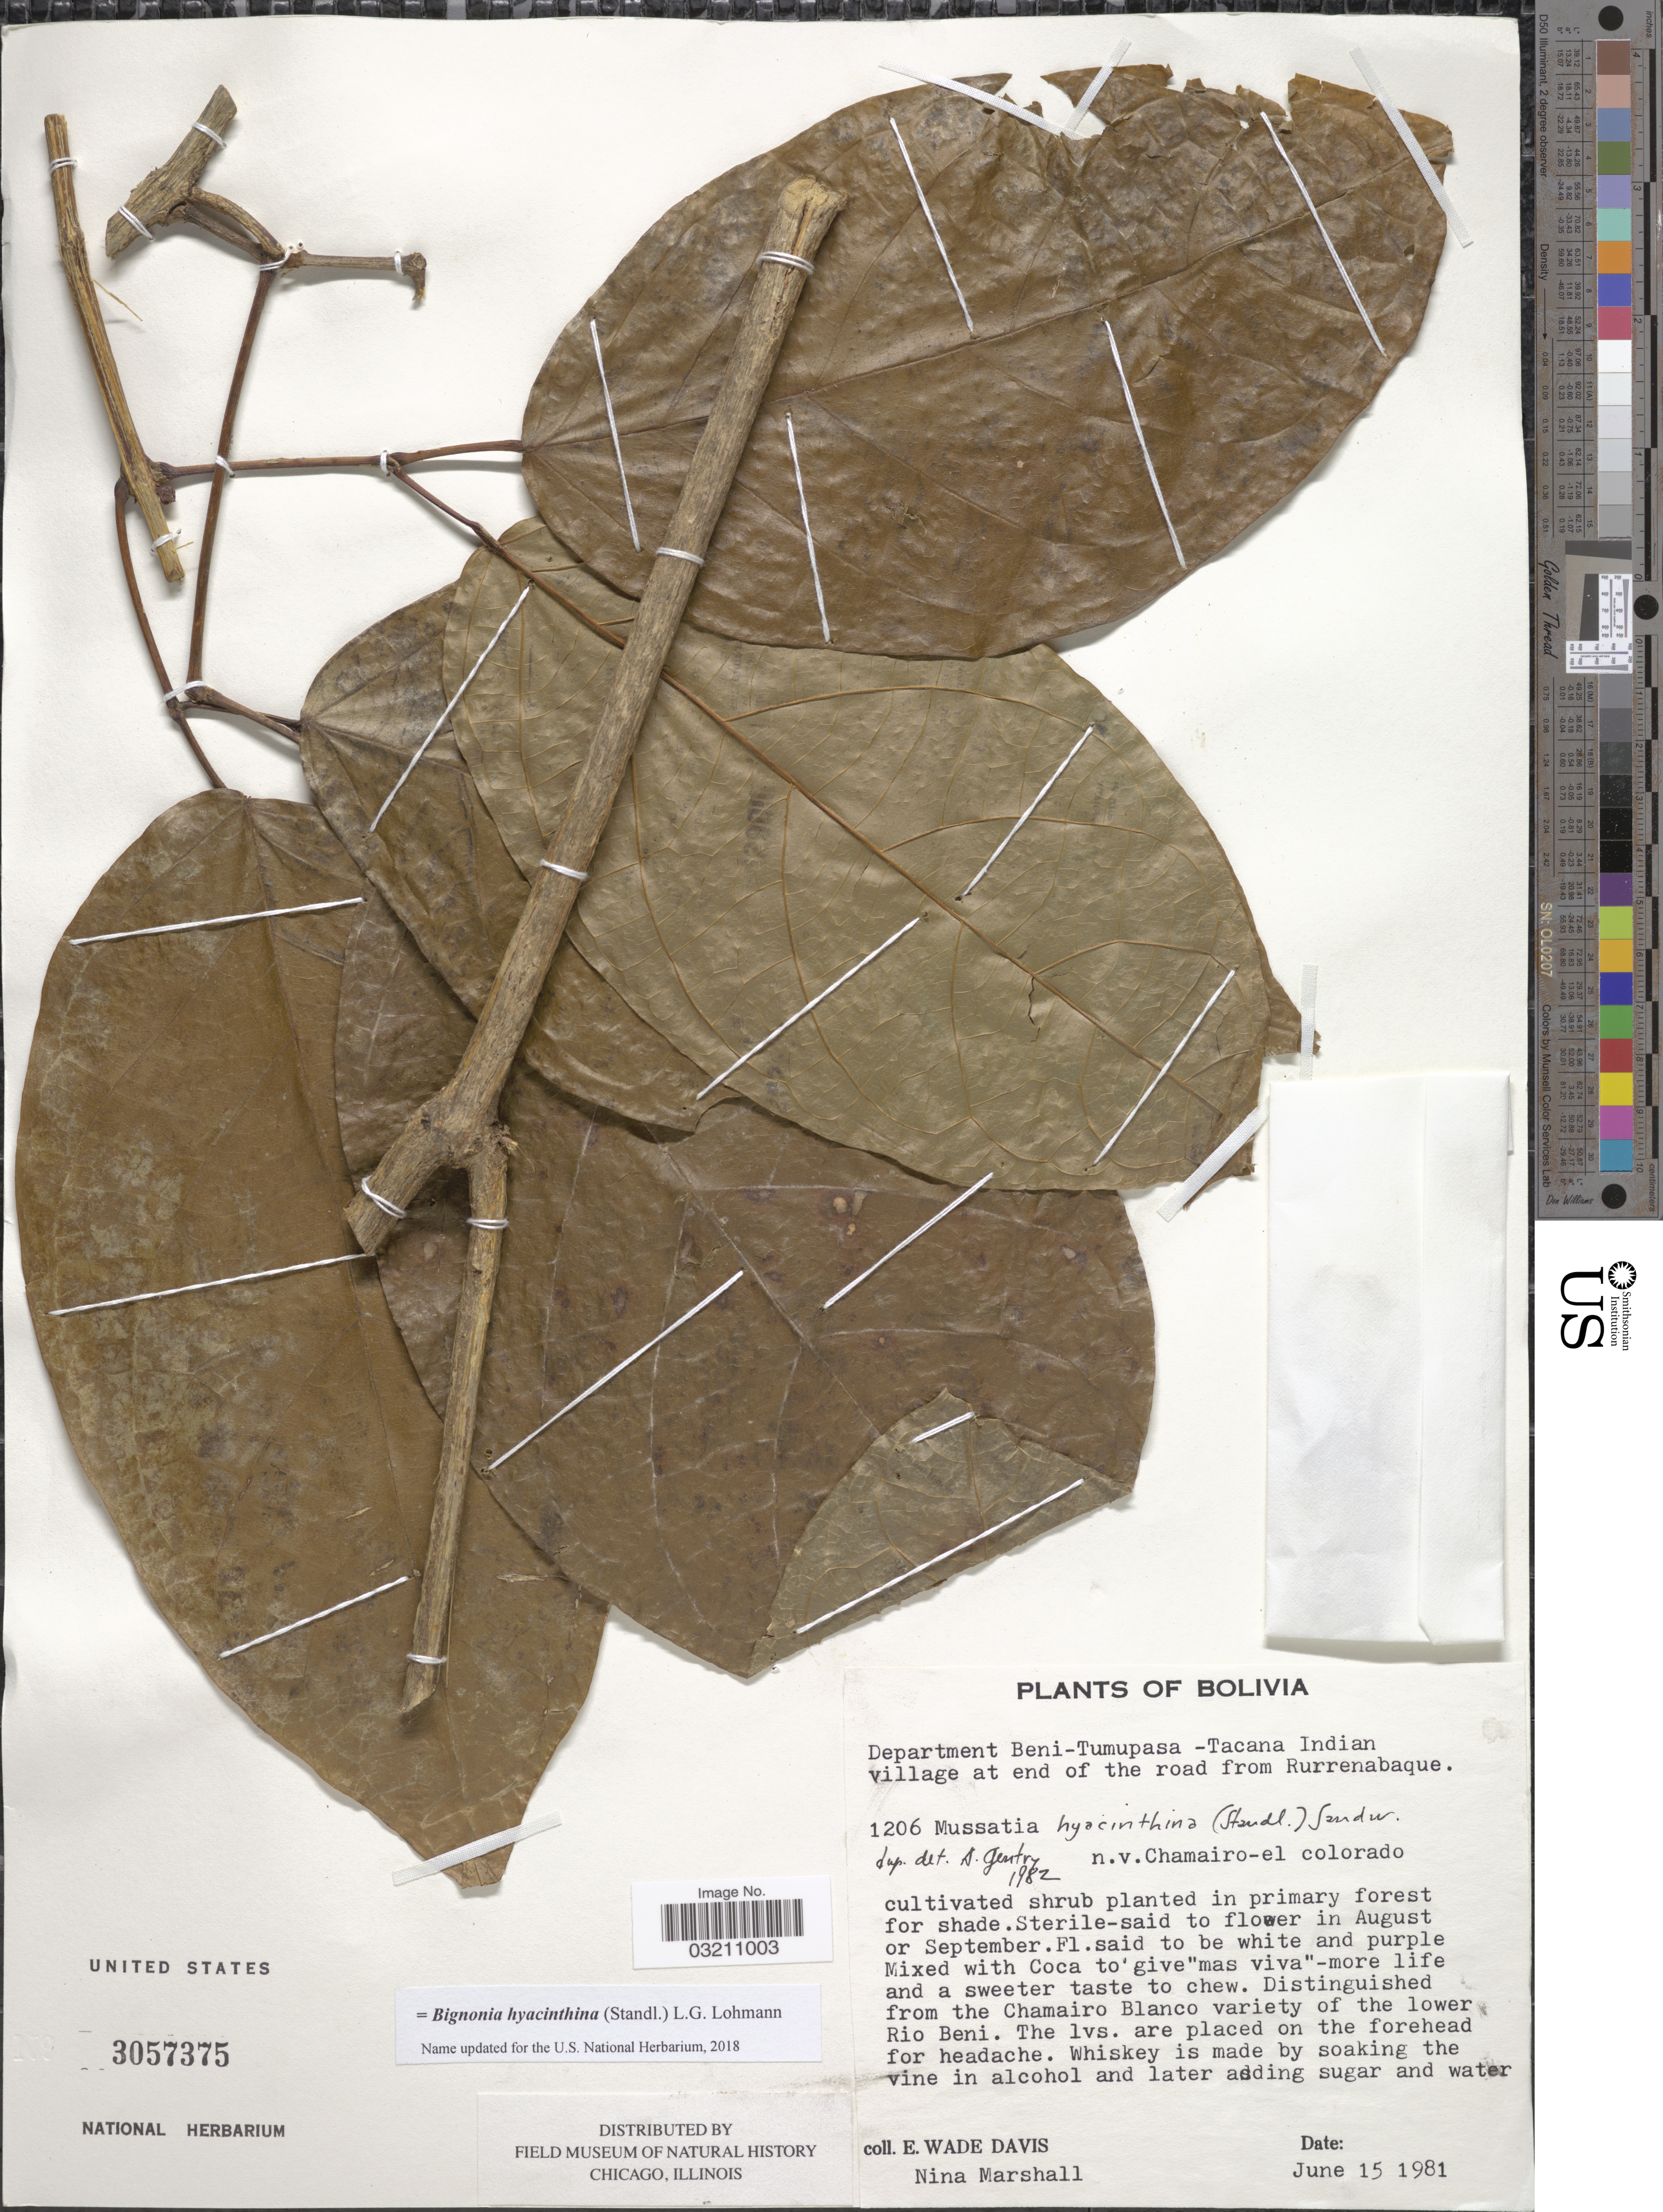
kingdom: Plantae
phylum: Tracheophyta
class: Magnoliopsida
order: Lamiales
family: Bignoniaceae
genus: Bignonia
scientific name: Bignonia hyacinthina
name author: (Standl.) L.G. Lohmann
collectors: E. Wade-Davis & N. Marshall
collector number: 1206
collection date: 1981-06-15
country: Bolivia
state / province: Beni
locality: Department Beni-Tumupasa-Tacana Indian village at end of the road from Rurrenabaque.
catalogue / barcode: US 3057375